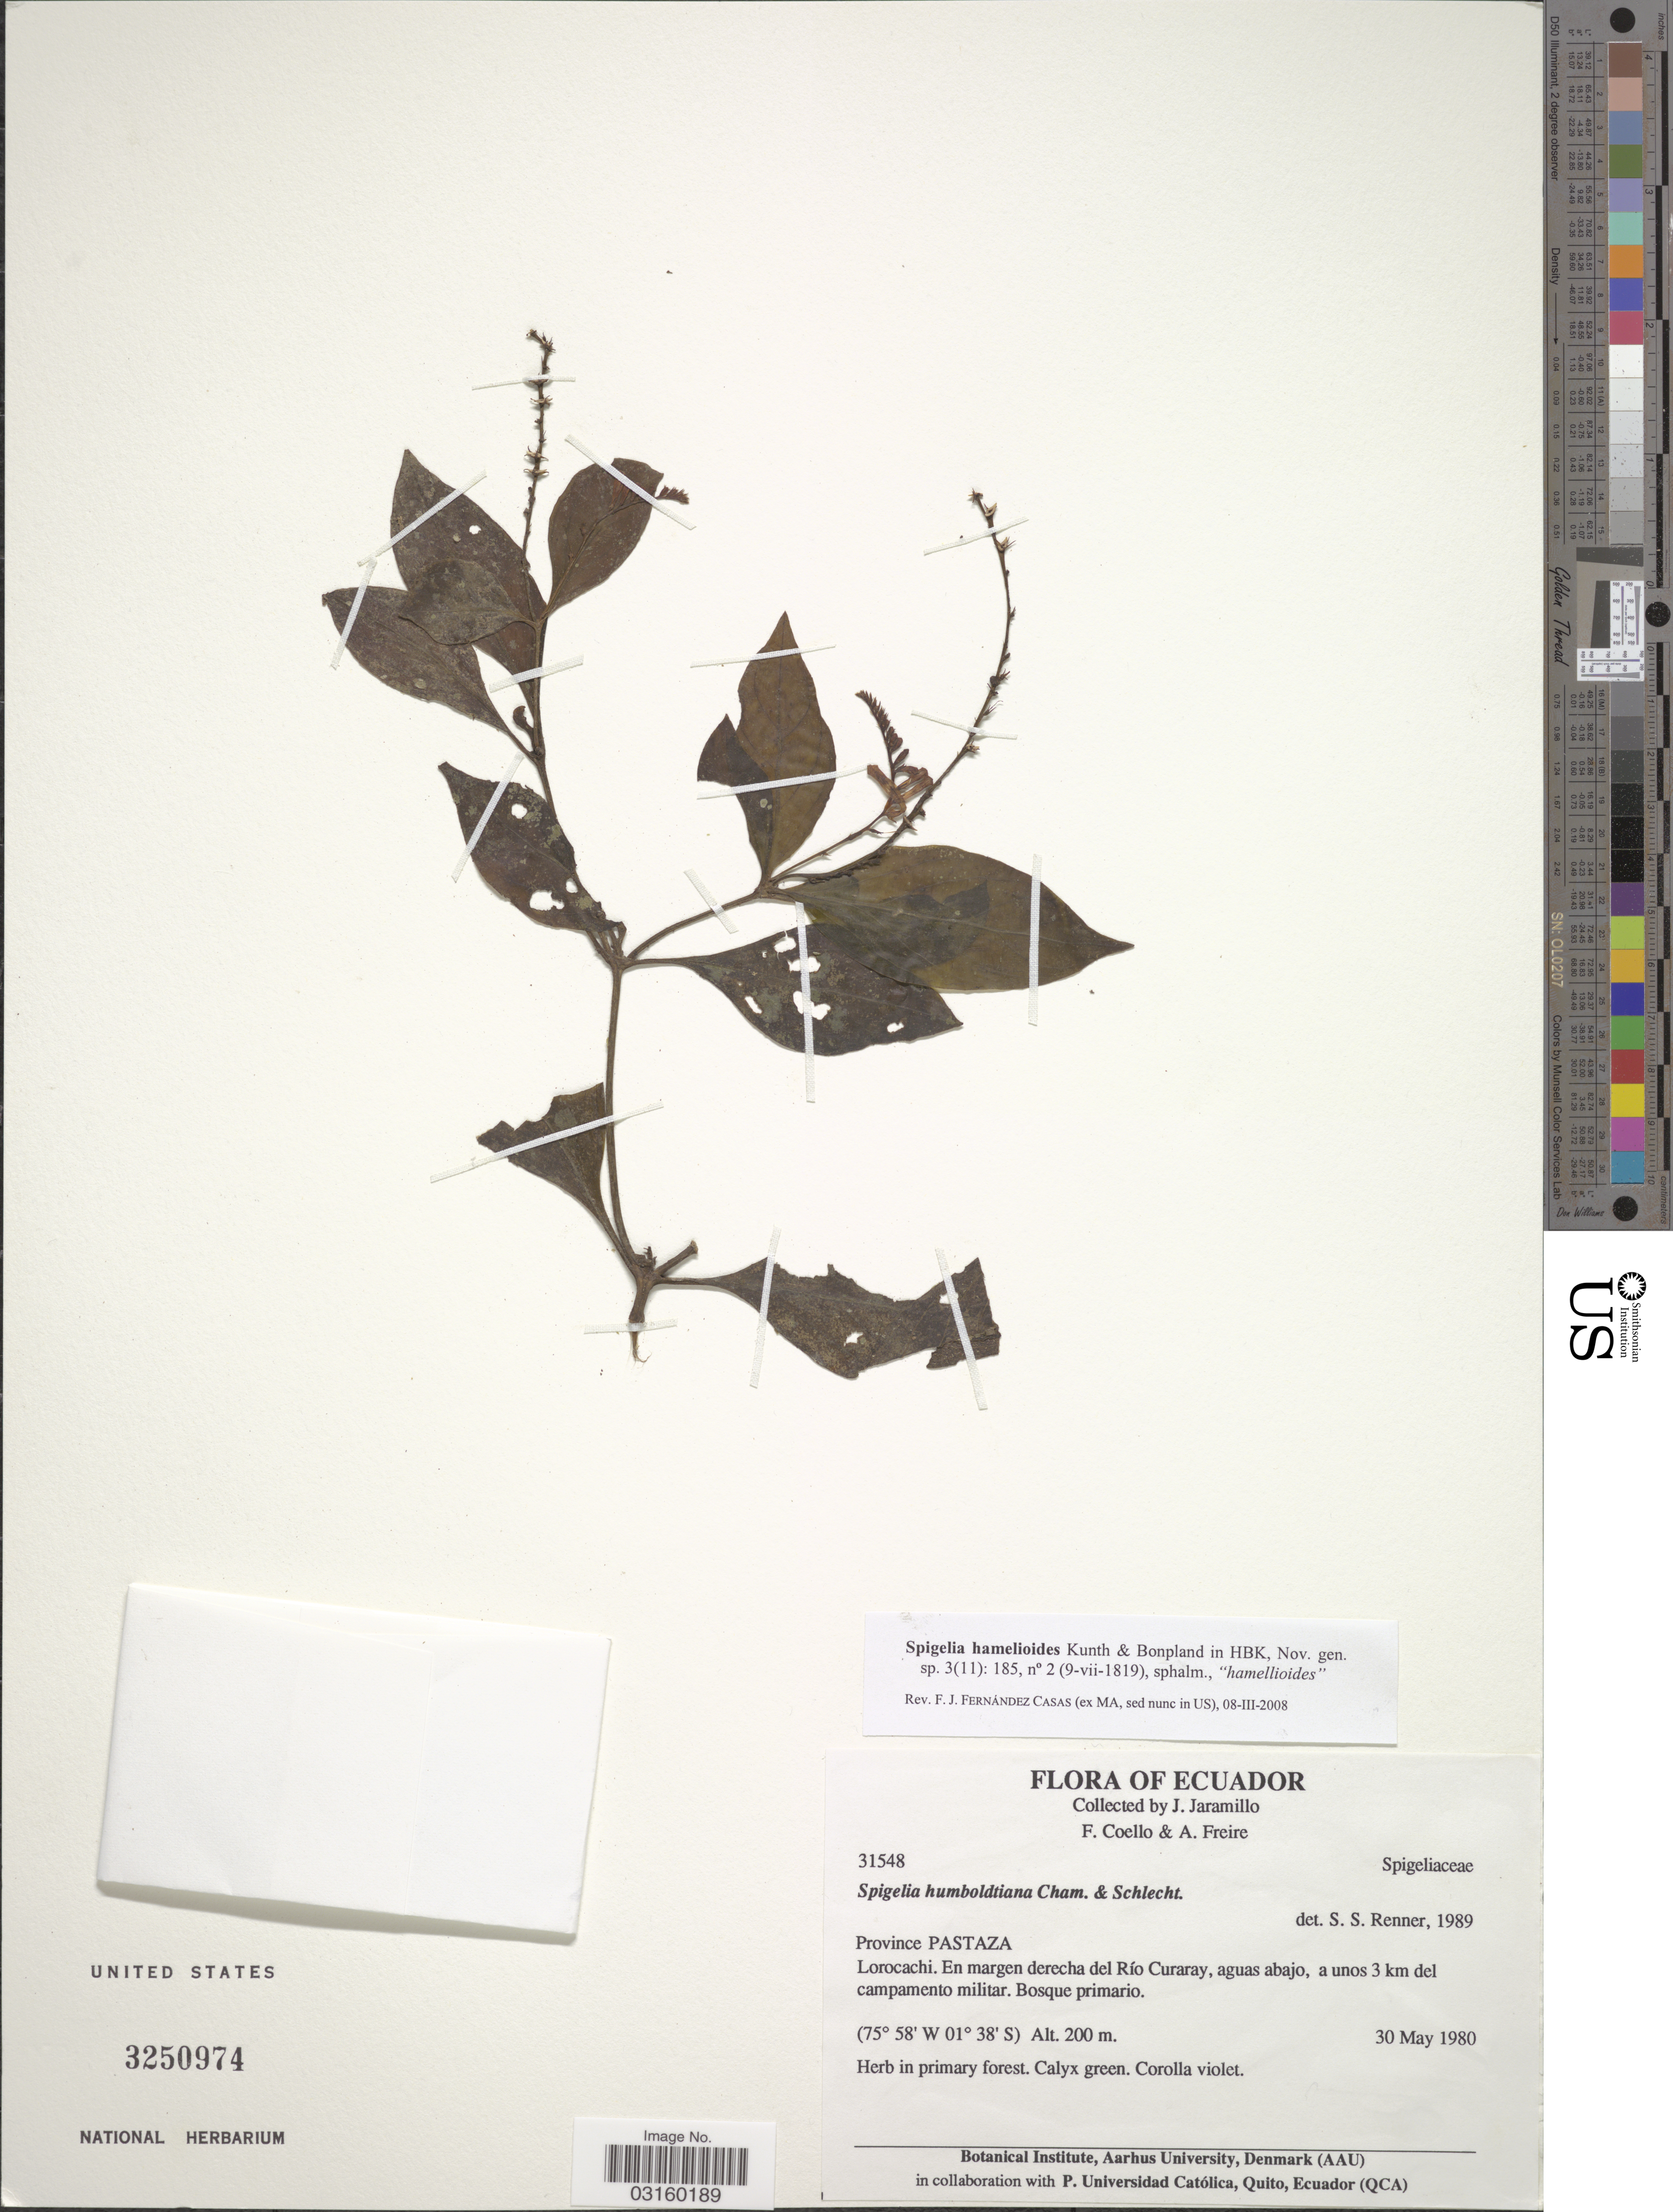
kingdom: Plantae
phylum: Tracheophyta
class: Magnoliopsida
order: Gentianales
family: Loganiaceae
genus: Spigelia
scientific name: Spigelia hamelioides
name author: Kunth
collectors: J. Jaramillo, F. Coello & A. Freire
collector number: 31548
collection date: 1980-05-30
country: Ecuador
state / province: Pastaza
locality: Lorocachi. En margen derecha del Río Curaray, aguas abajo, a unos 3 km del campamento militar.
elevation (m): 200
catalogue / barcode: US 3250974